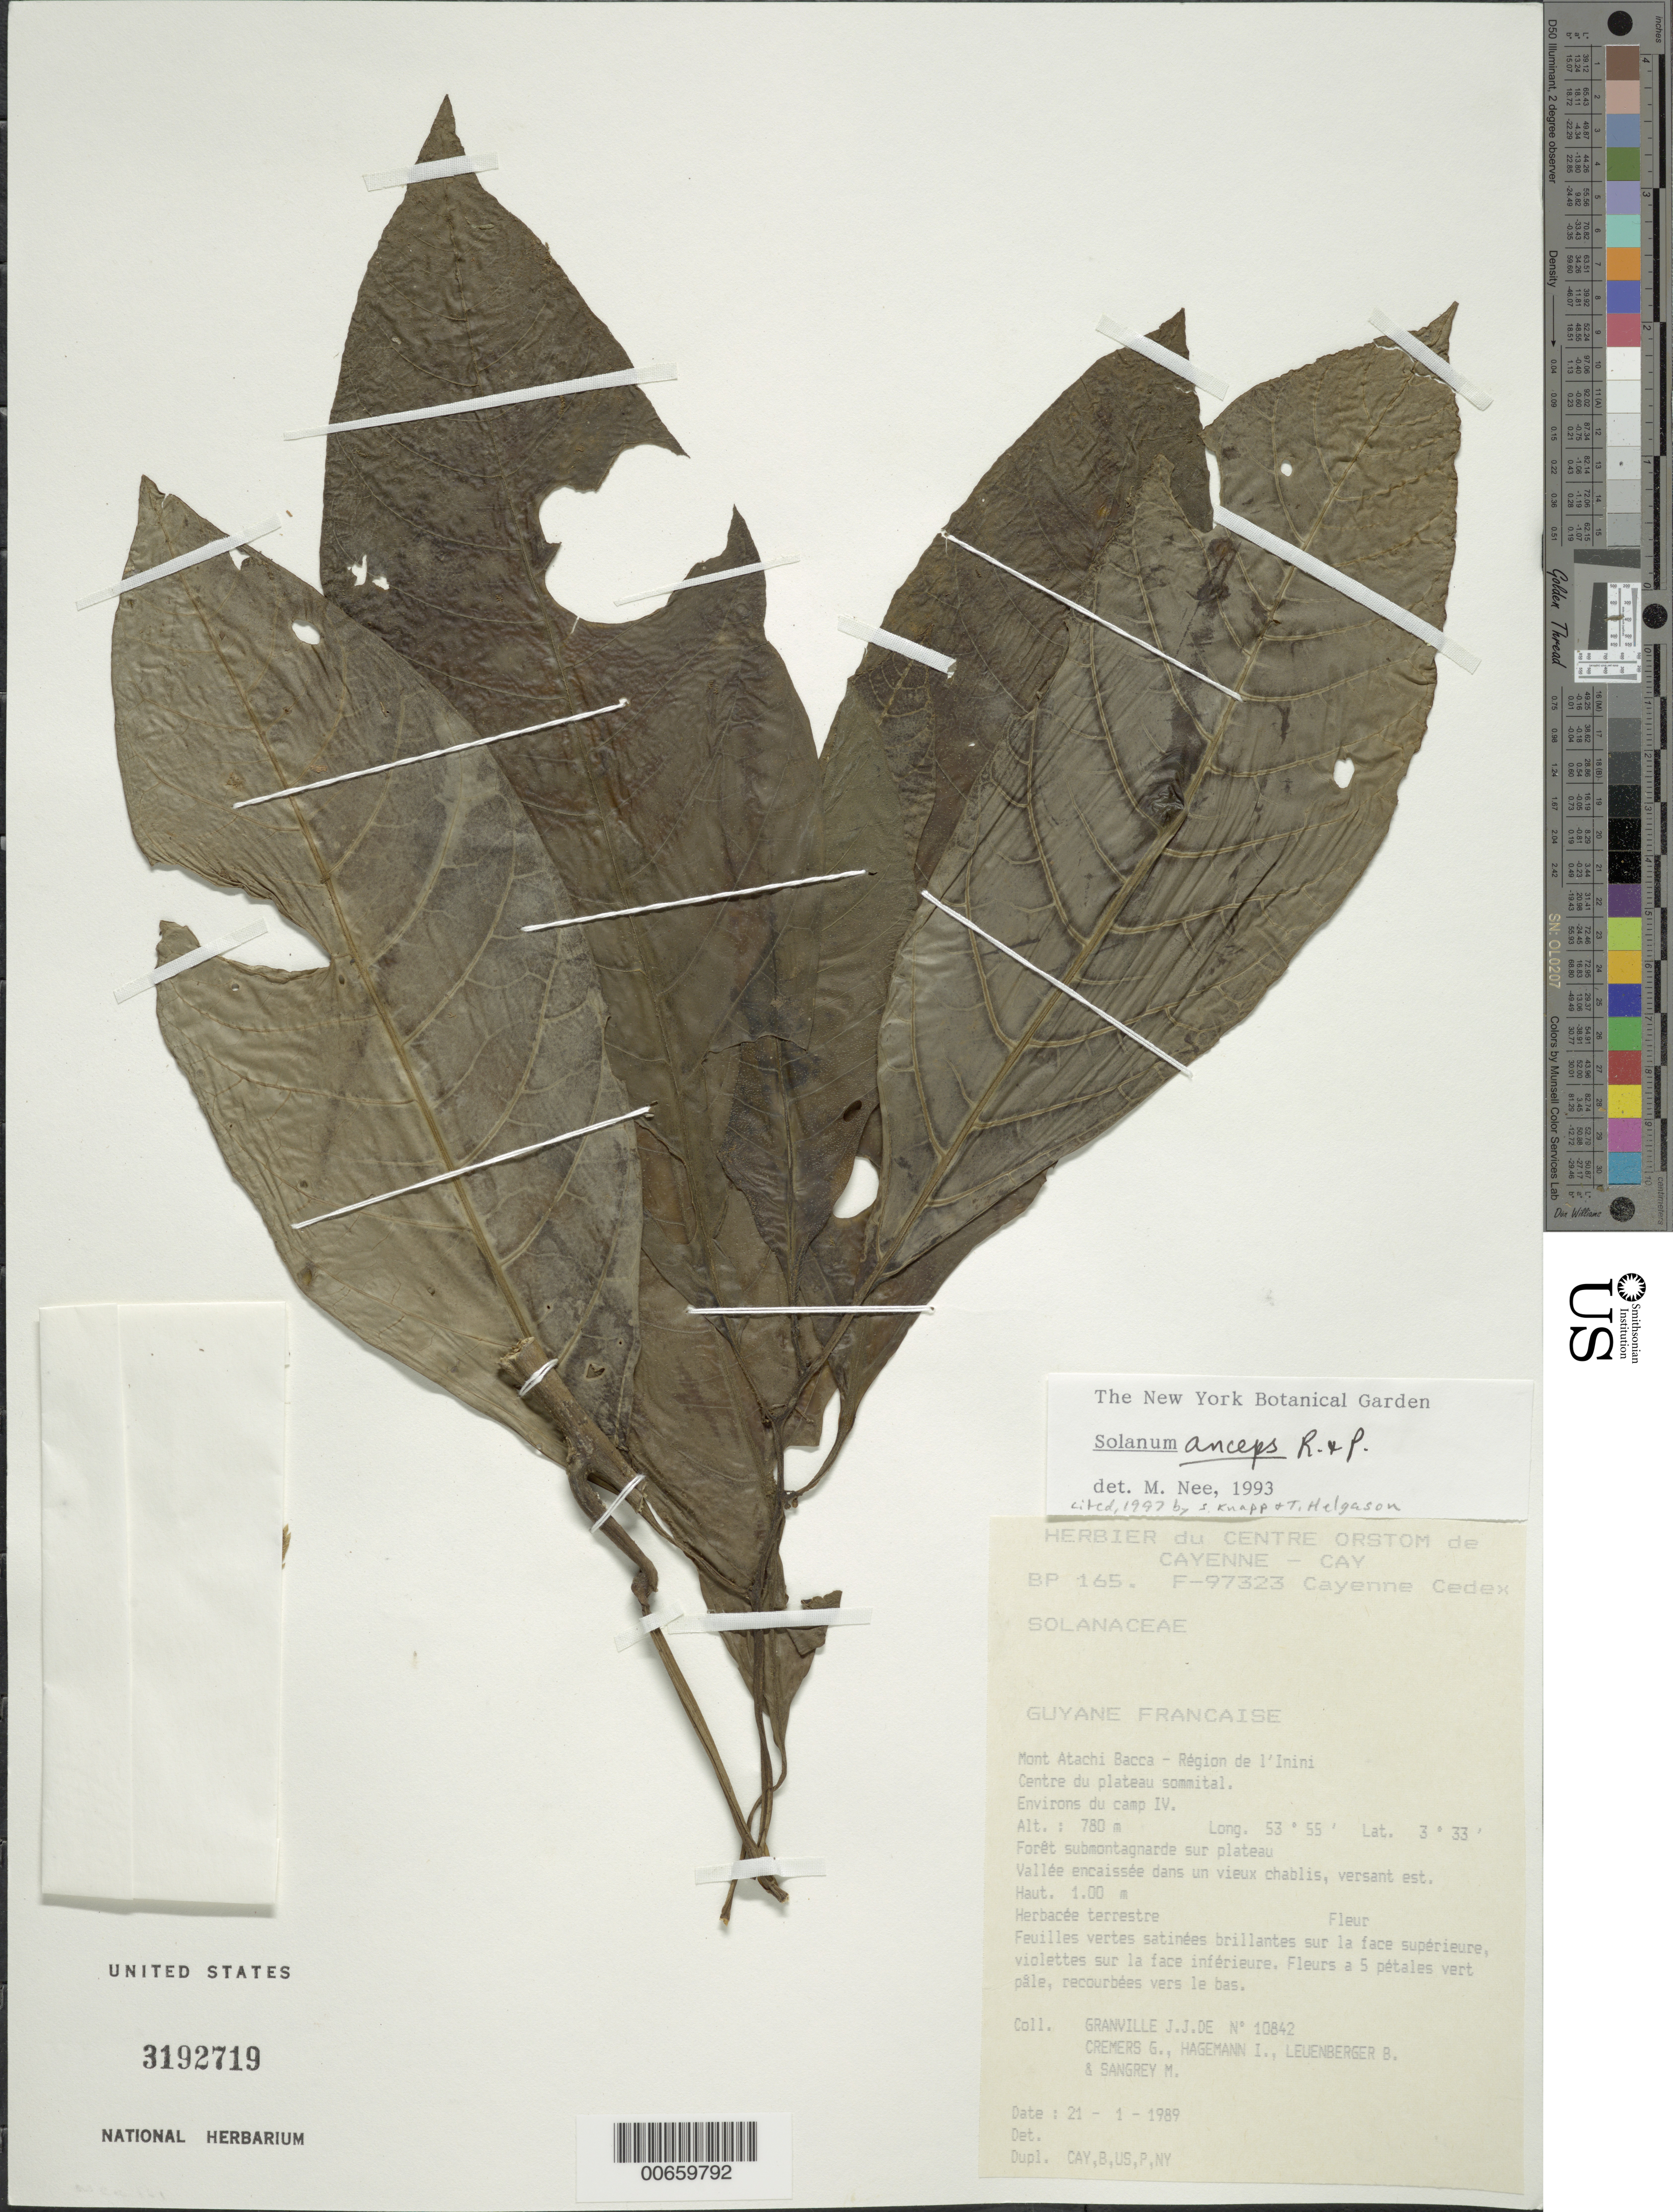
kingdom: Plantae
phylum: Tracheophyta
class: Magnoliopsida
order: Solanales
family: Solanaceae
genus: Solanum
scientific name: Solanum anceps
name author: Ruiz & Pav.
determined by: Nee, Michael H.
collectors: J.-J. de Granville, G. Cremers, J. Hagemann, B. E. Leuenberger & M. Sangrey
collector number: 10842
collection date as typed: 1 Jan 1989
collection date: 1989-01-01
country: French Guiana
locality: Mont Atachi Bacca, région de l'Inini. Centre du plateau sommital. Environs du camp IV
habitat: forêt submontagnarde sur plateau. Sous bois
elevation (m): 780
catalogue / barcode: US 3192719